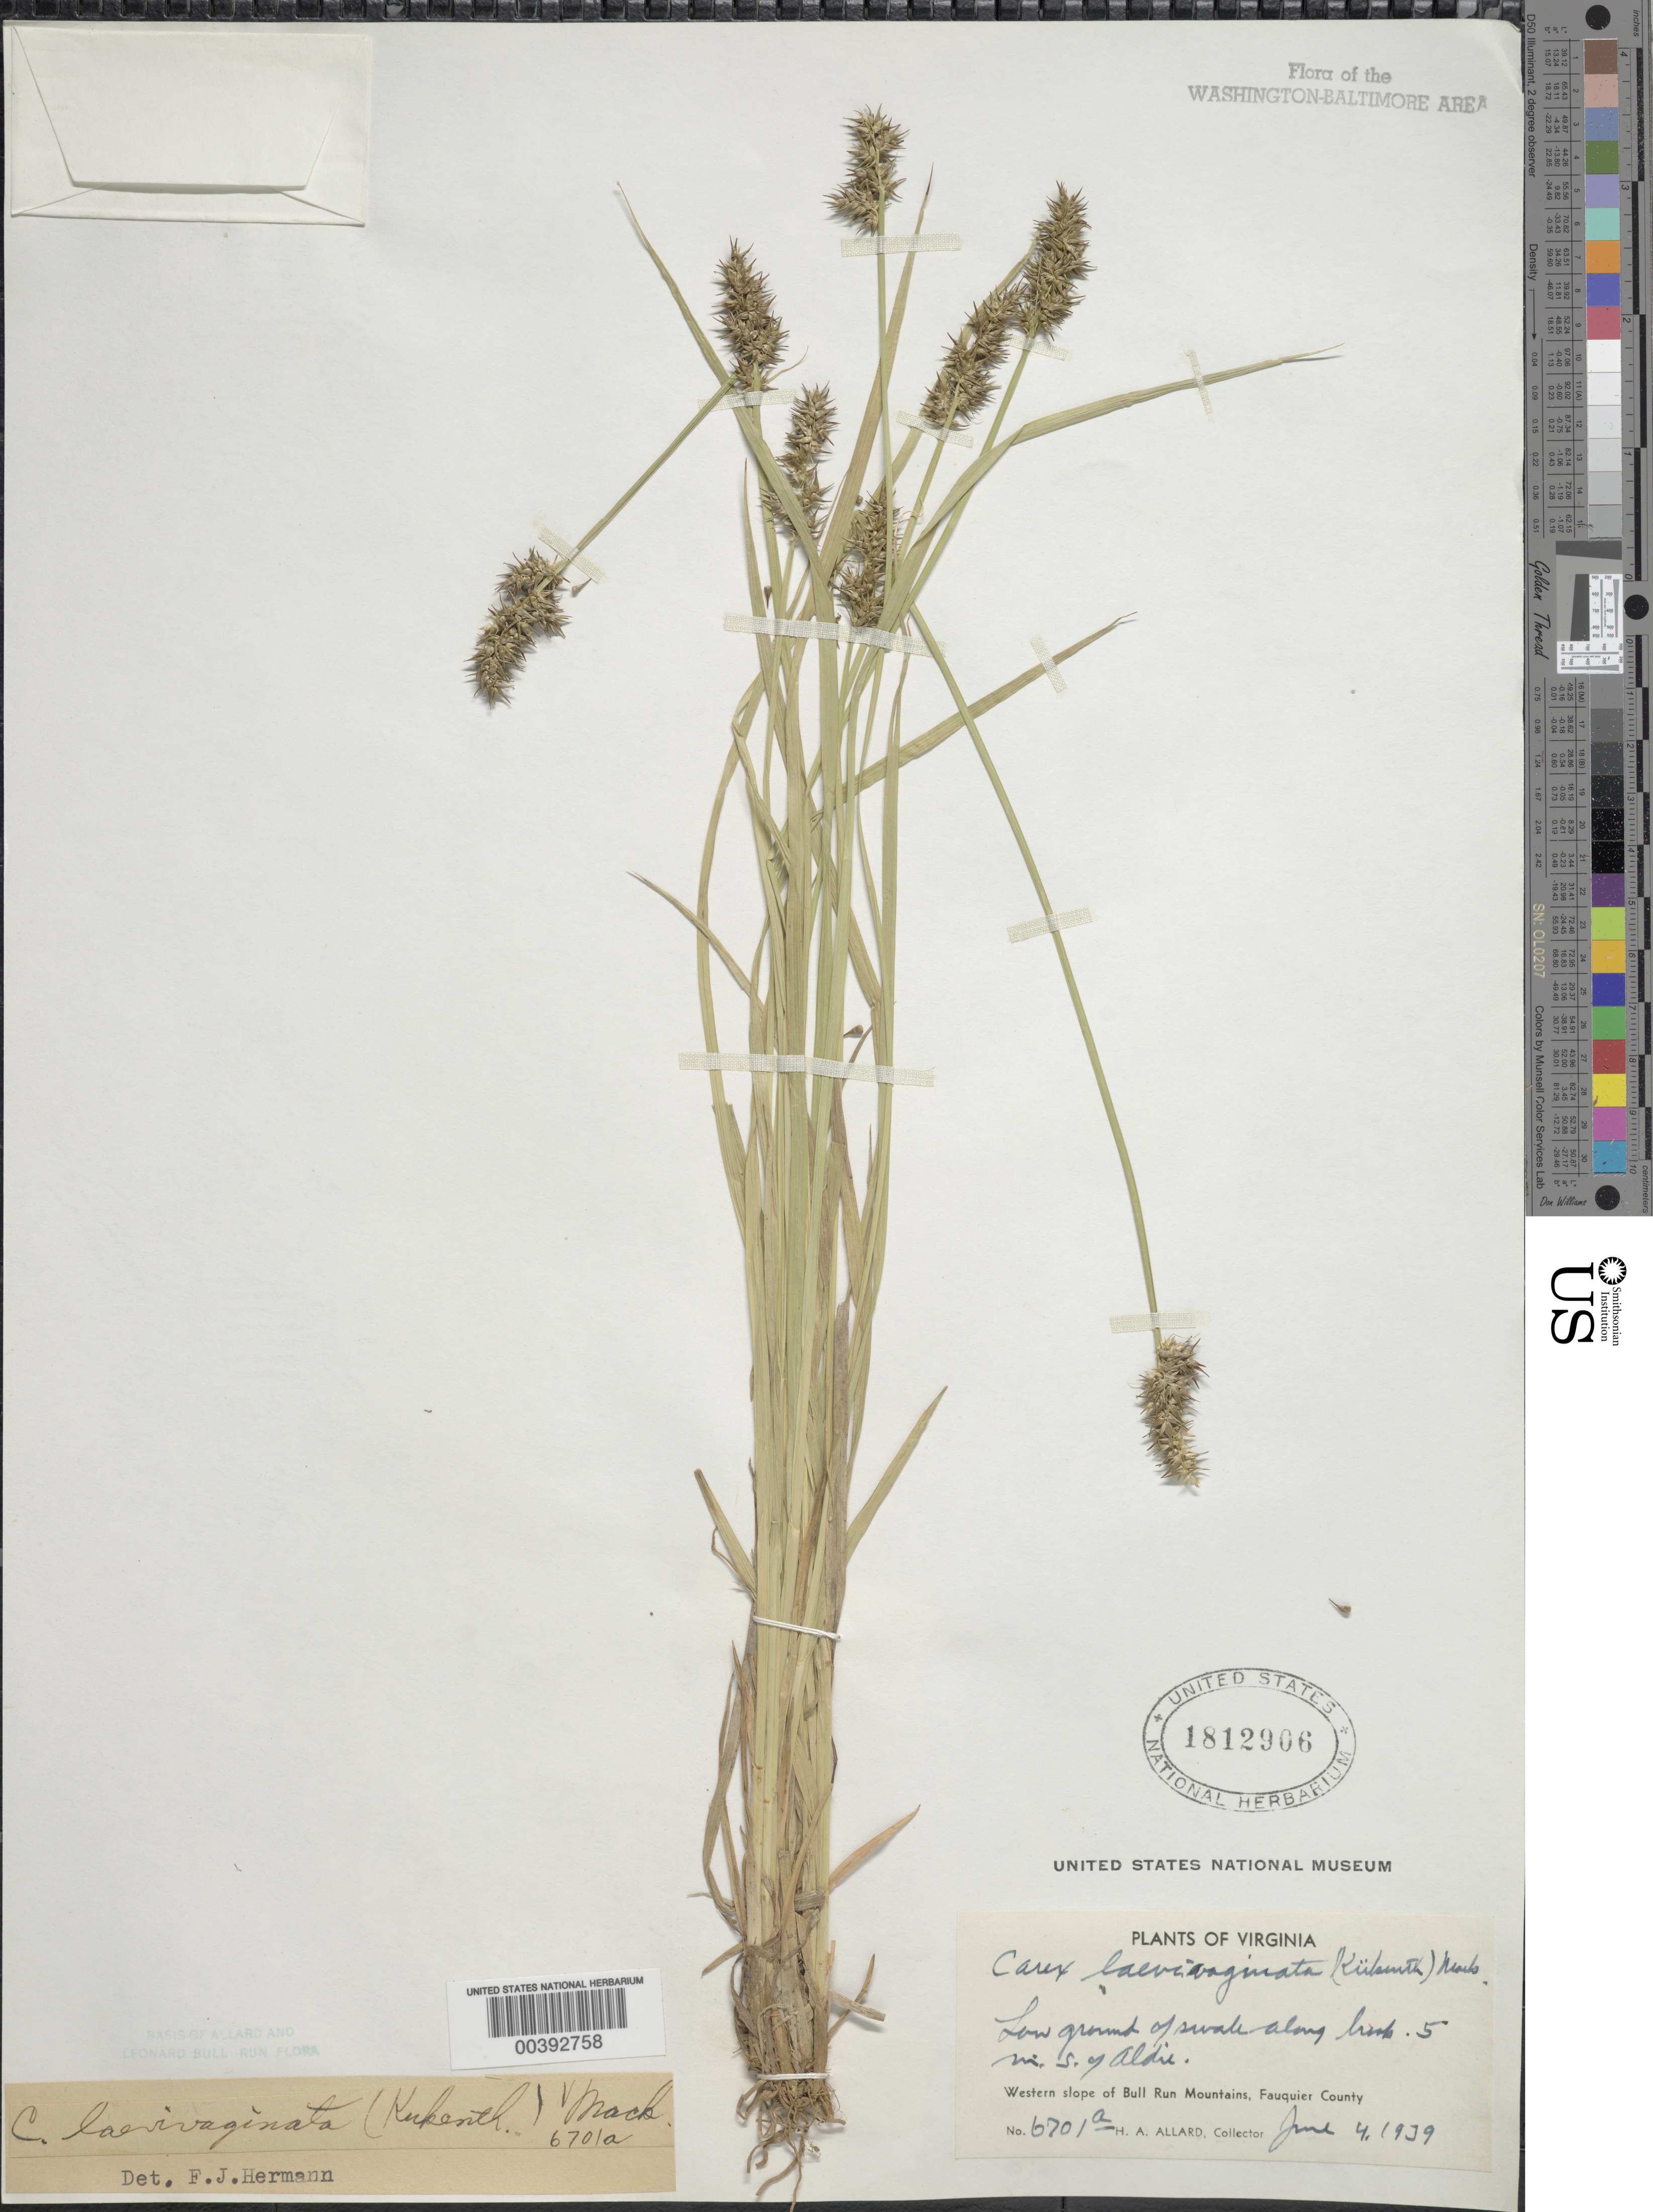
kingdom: Plantae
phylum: Tracheophyta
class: Liliopsida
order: Poales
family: Cyperaceae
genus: Carex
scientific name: Carex laevivaginata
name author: (Kük.) Mack.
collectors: H. A. Allard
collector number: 6701A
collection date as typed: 04 Jun 1939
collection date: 1939-06-04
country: United States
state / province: Virginia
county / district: Fauquier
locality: South of Aldie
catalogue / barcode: US 1812906